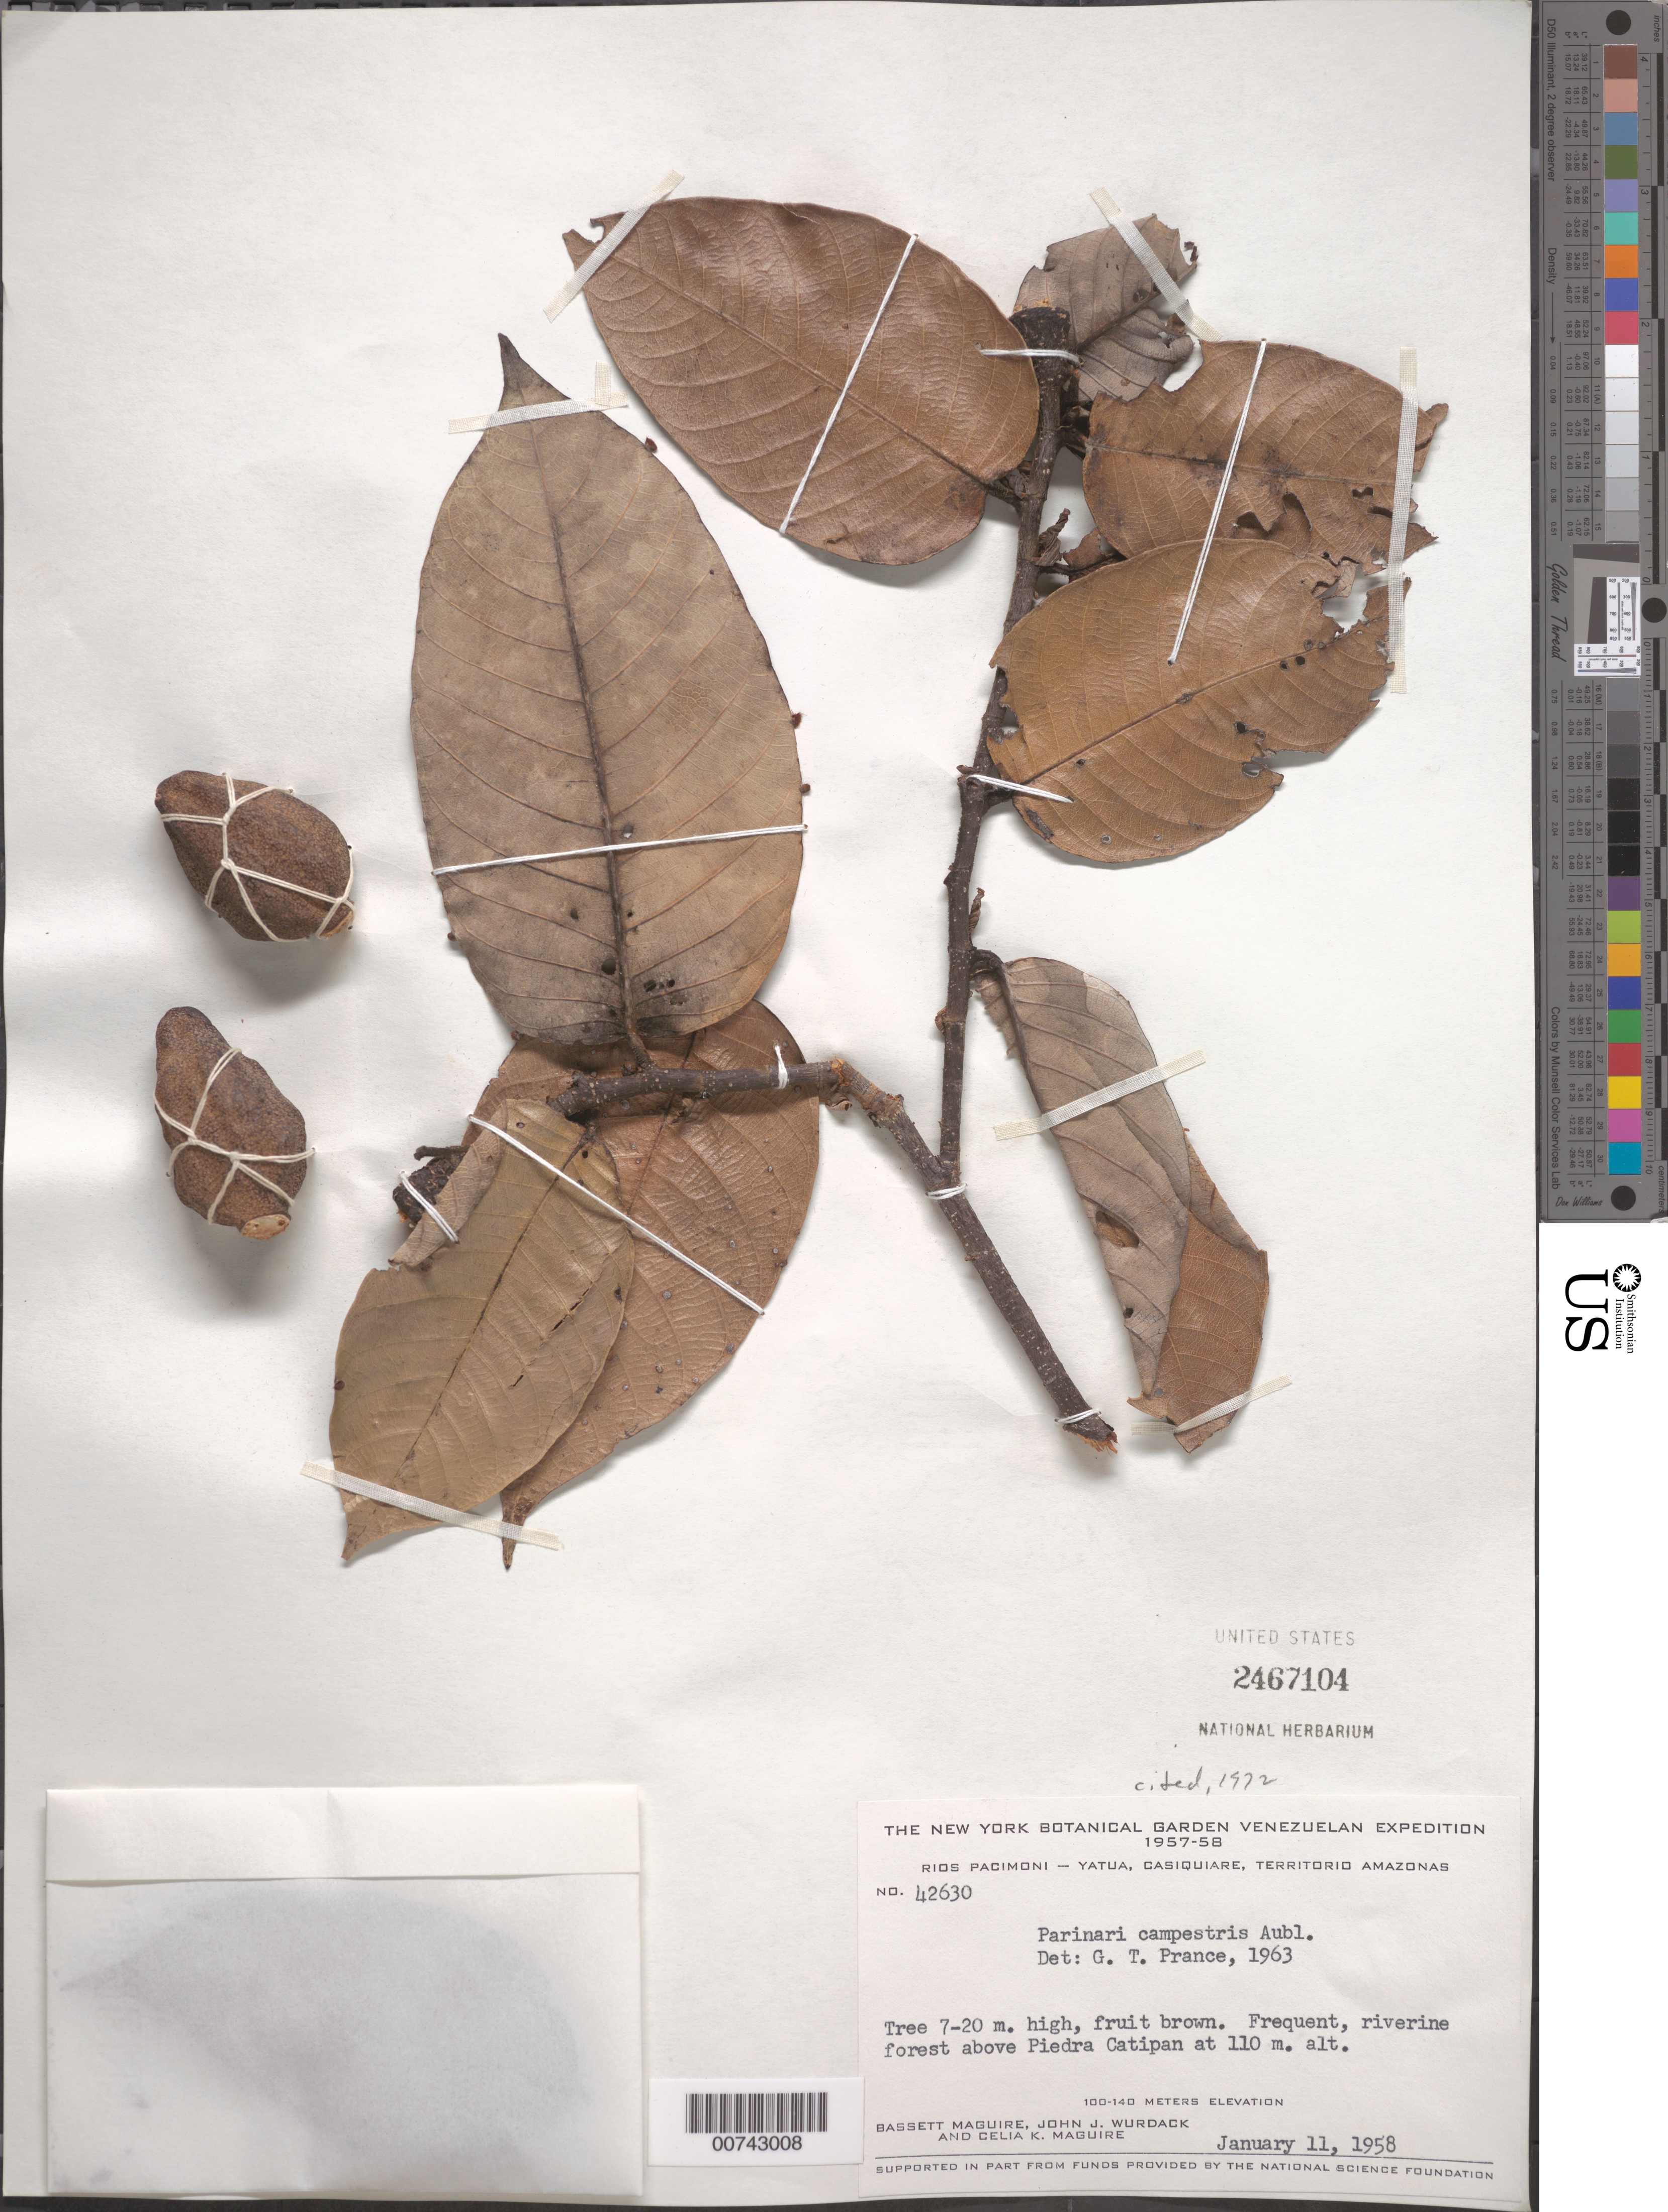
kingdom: Plantae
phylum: Tracheophyta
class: Magnoliopsida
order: Malpighiales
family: Chrysobalanaceae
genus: Parinari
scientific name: Parinari campestris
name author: Aubl.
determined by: Prance, G. T.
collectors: B. Maguire, J. J. Wurdack & C. K. Maguire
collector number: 42630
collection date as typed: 11-Jan-58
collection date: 1958-01-11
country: Venezuela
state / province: Amazonas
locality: Río Pacimoni, Piedra Catipan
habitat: Riverine forest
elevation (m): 100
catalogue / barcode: US 2467104